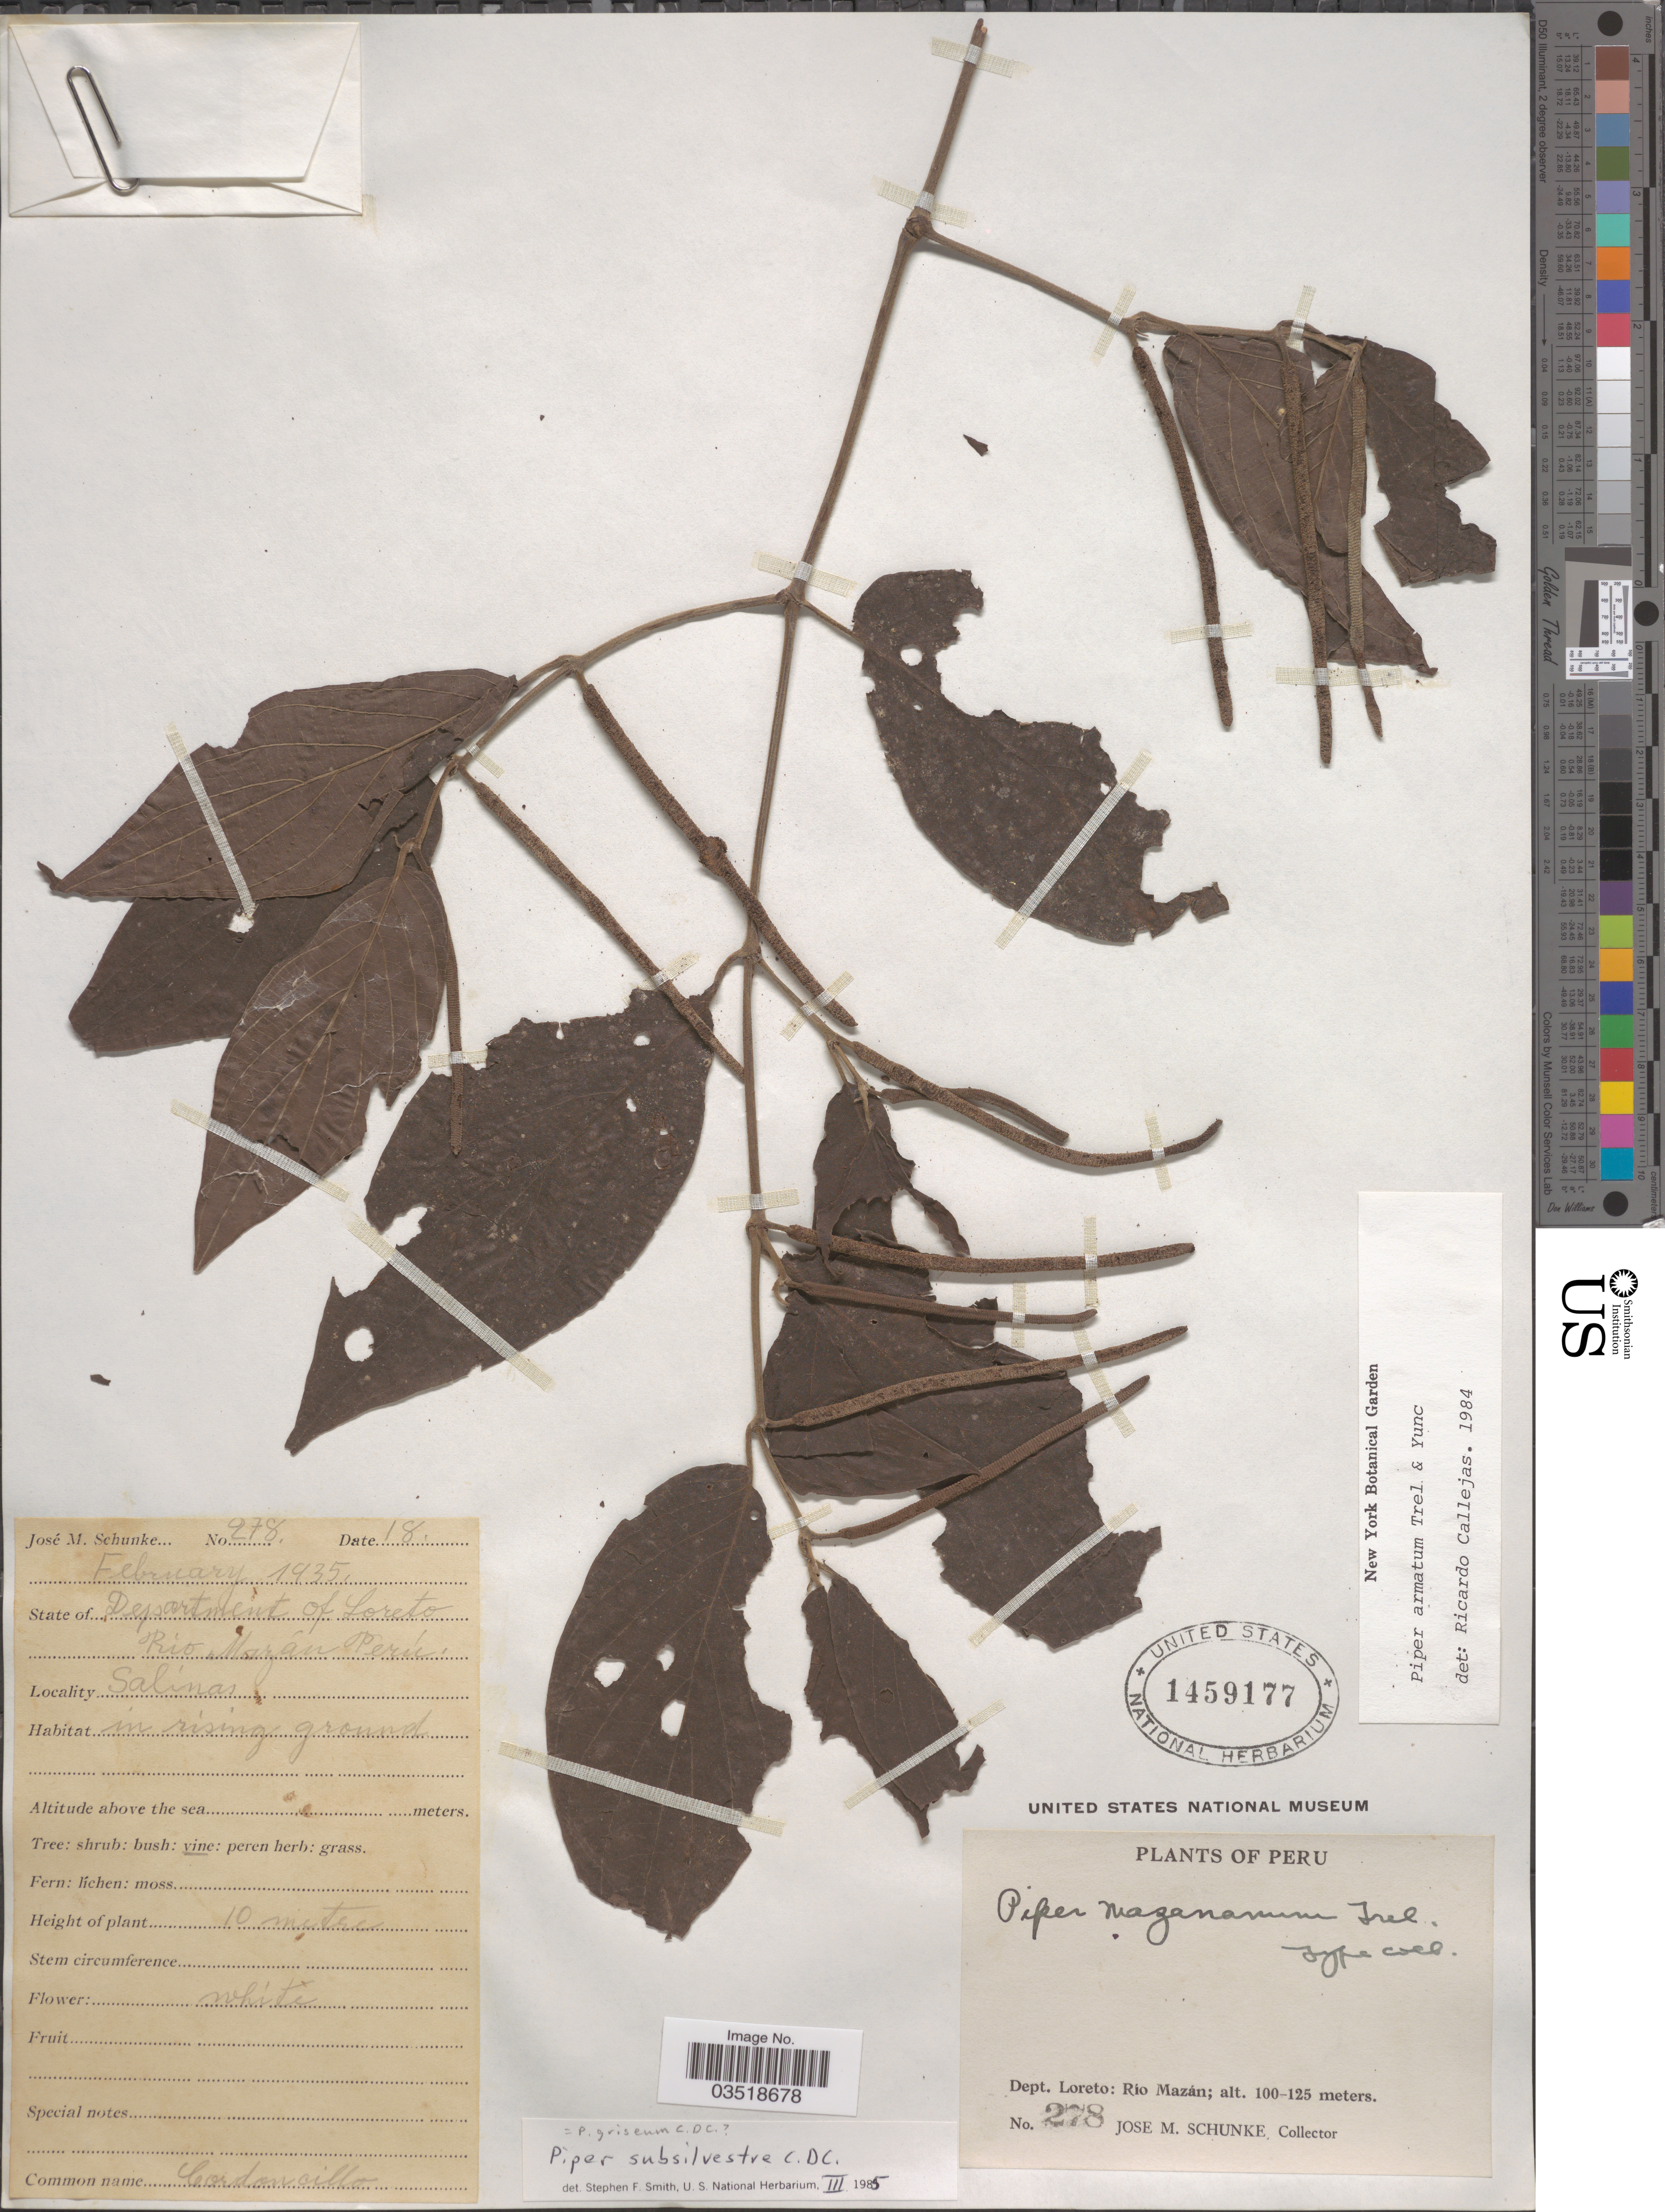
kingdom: Plantae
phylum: Tracheophyta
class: Magnoliopsida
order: Piperales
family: Piperaceae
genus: Piper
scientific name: Piper subsilvestre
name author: C. DC.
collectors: J. M. Schunke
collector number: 278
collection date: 1935-02-18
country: Peru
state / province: Loreto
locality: Department of Loreto. Rio Mazán. Salinas.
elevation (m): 100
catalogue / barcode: US 1459177